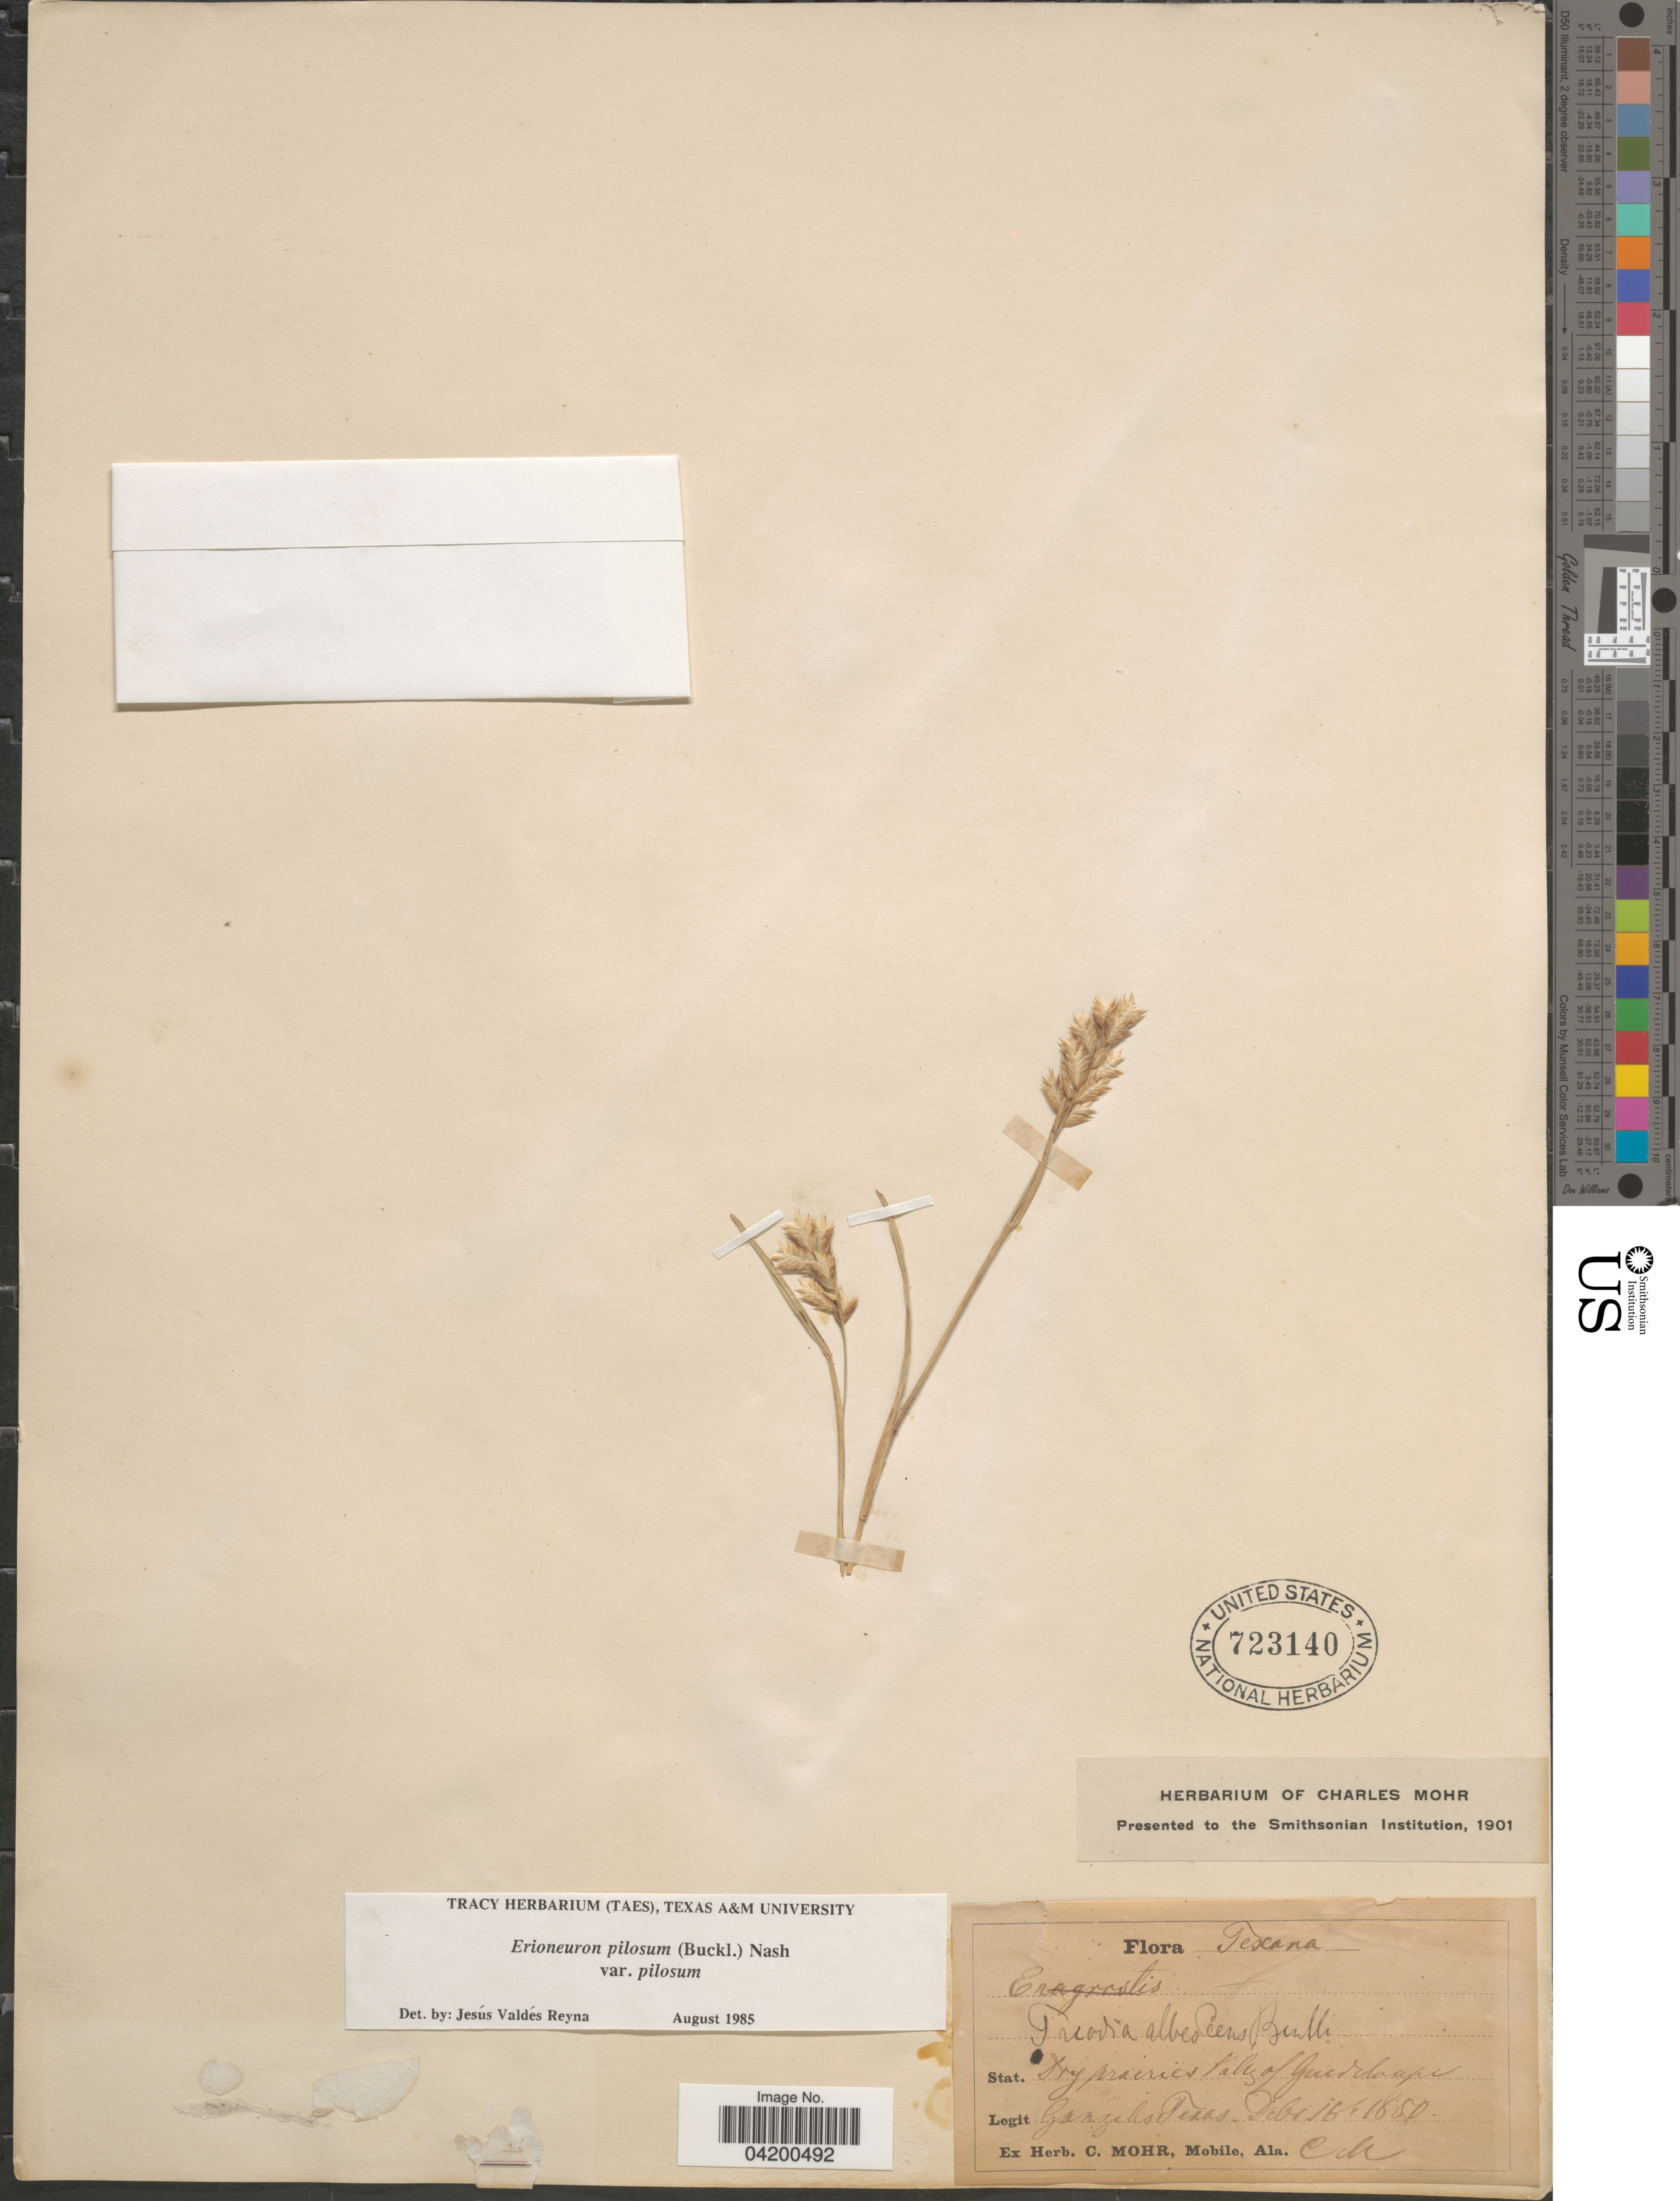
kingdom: Plantae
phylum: Tracheophyta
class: Liliopsida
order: Poales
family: Poaceae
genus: Erioneuron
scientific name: Erioneuron pilosum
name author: (Buckley) Nash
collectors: C. T. Mohr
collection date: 1880-12-16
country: United States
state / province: Texas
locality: Dry prairies Valley of Guadaloupe. Gonzales.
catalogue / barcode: US 723140